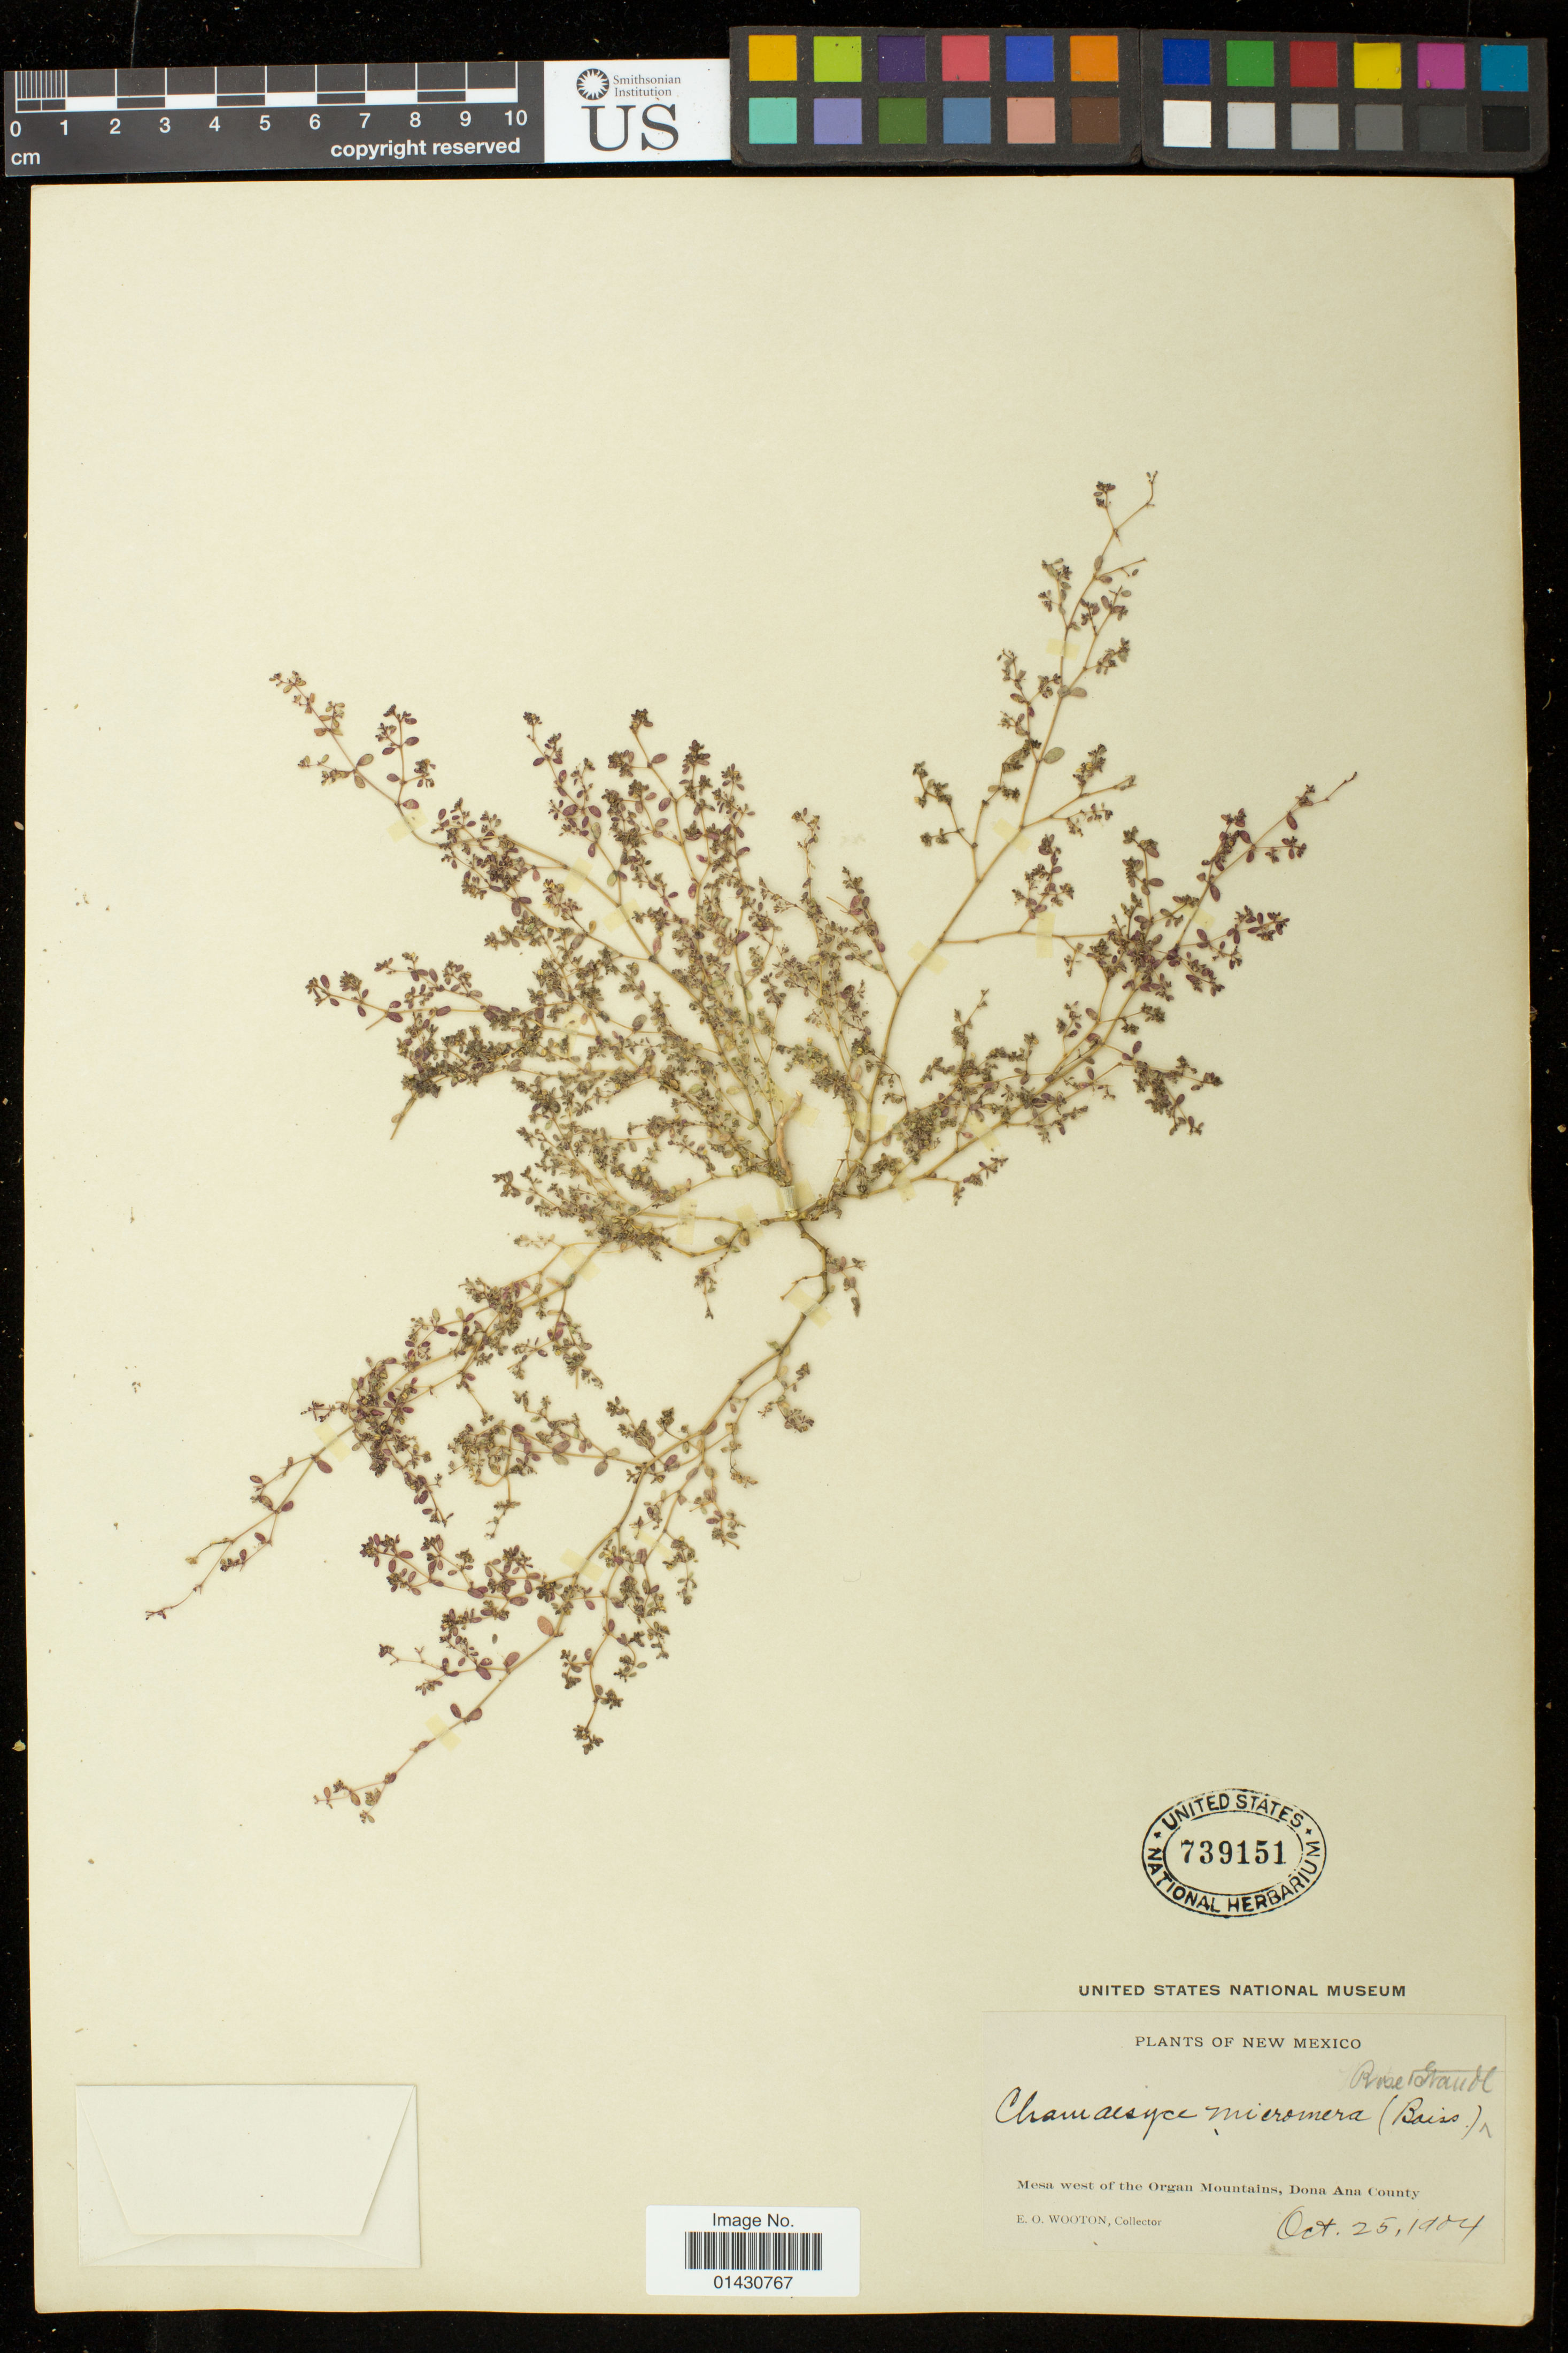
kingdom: Plantae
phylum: Tracheophyta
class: Magnoliopsida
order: Malpighiales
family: Euphorbiaceae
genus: Euphorbia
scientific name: Euphorbia micromera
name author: Boiss.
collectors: E. O. Wooton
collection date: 1904-10-25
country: United States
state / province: New Mexico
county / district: Doña Ana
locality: Mesa west of the Organ Mountains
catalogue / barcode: US 739151